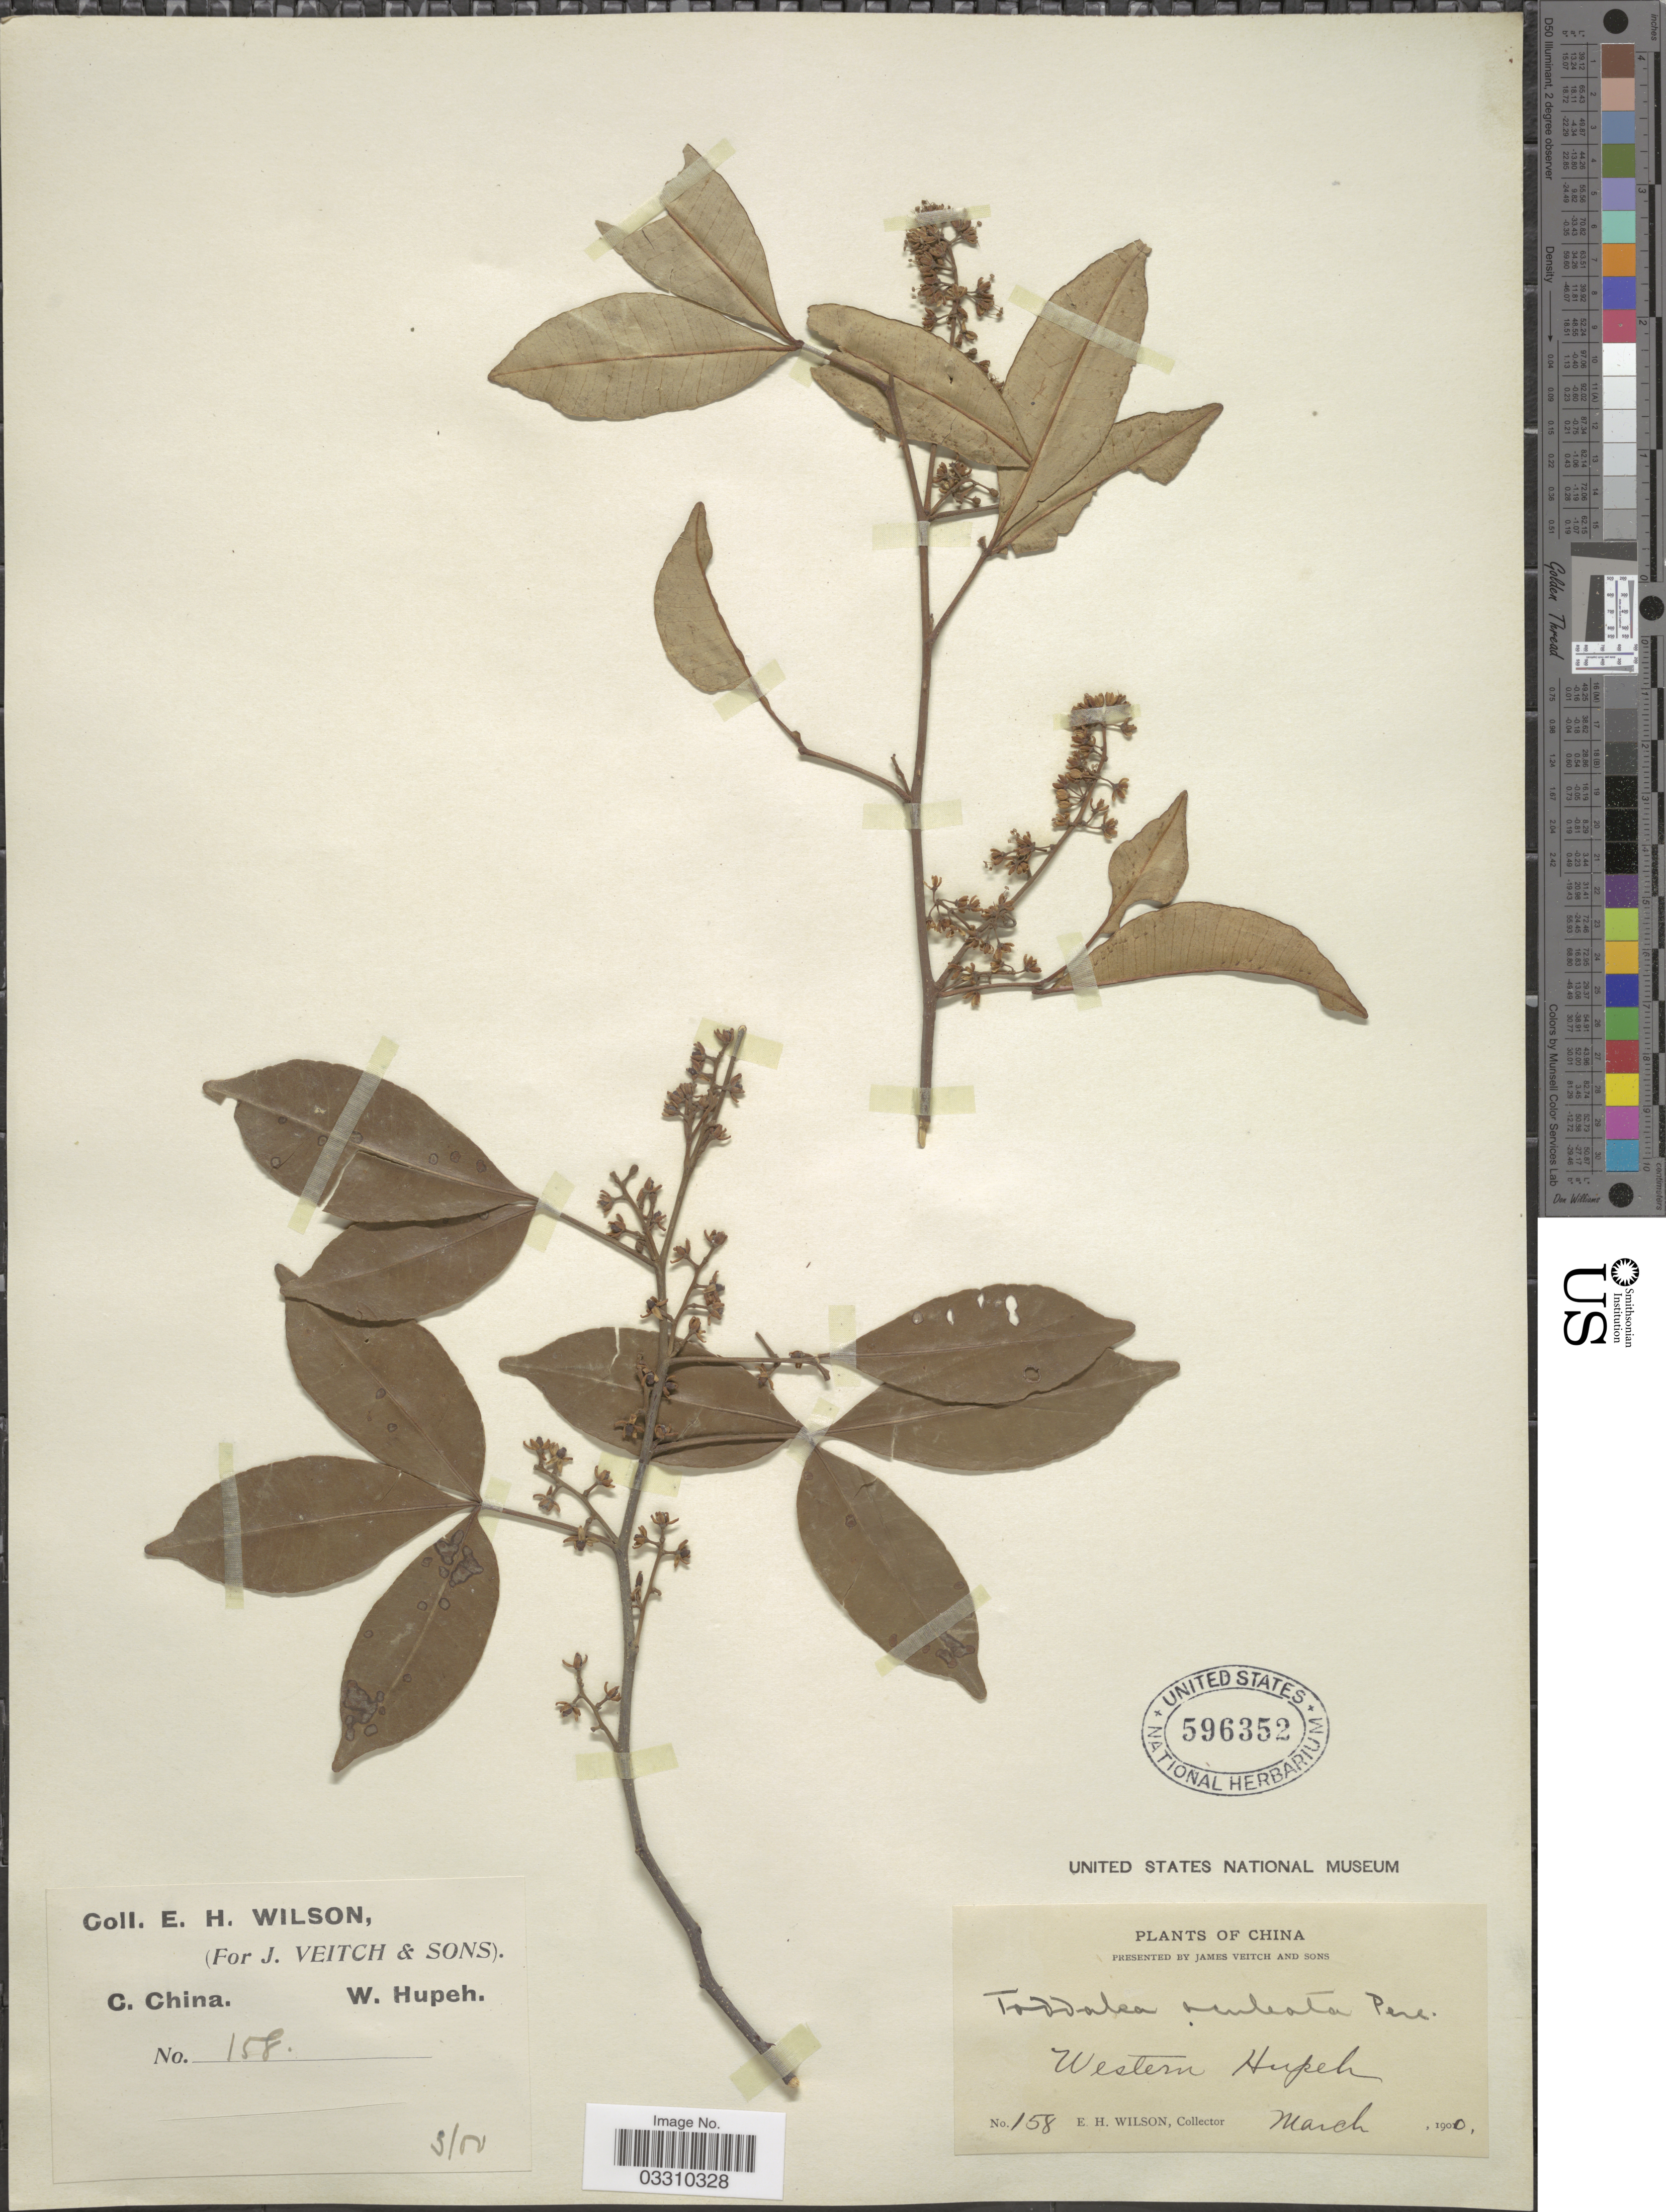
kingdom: Plantae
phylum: Tracheophyta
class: Magnoliopsida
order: Sapindales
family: Rutaceae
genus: Zanthoxylum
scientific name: Zanthoxylum asiaticum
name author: (L.) Appelhans et al.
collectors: E. Wilson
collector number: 158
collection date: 1900-03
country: China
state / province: Hubei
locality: C. China. Western Hupeh.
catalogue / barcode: US 596352